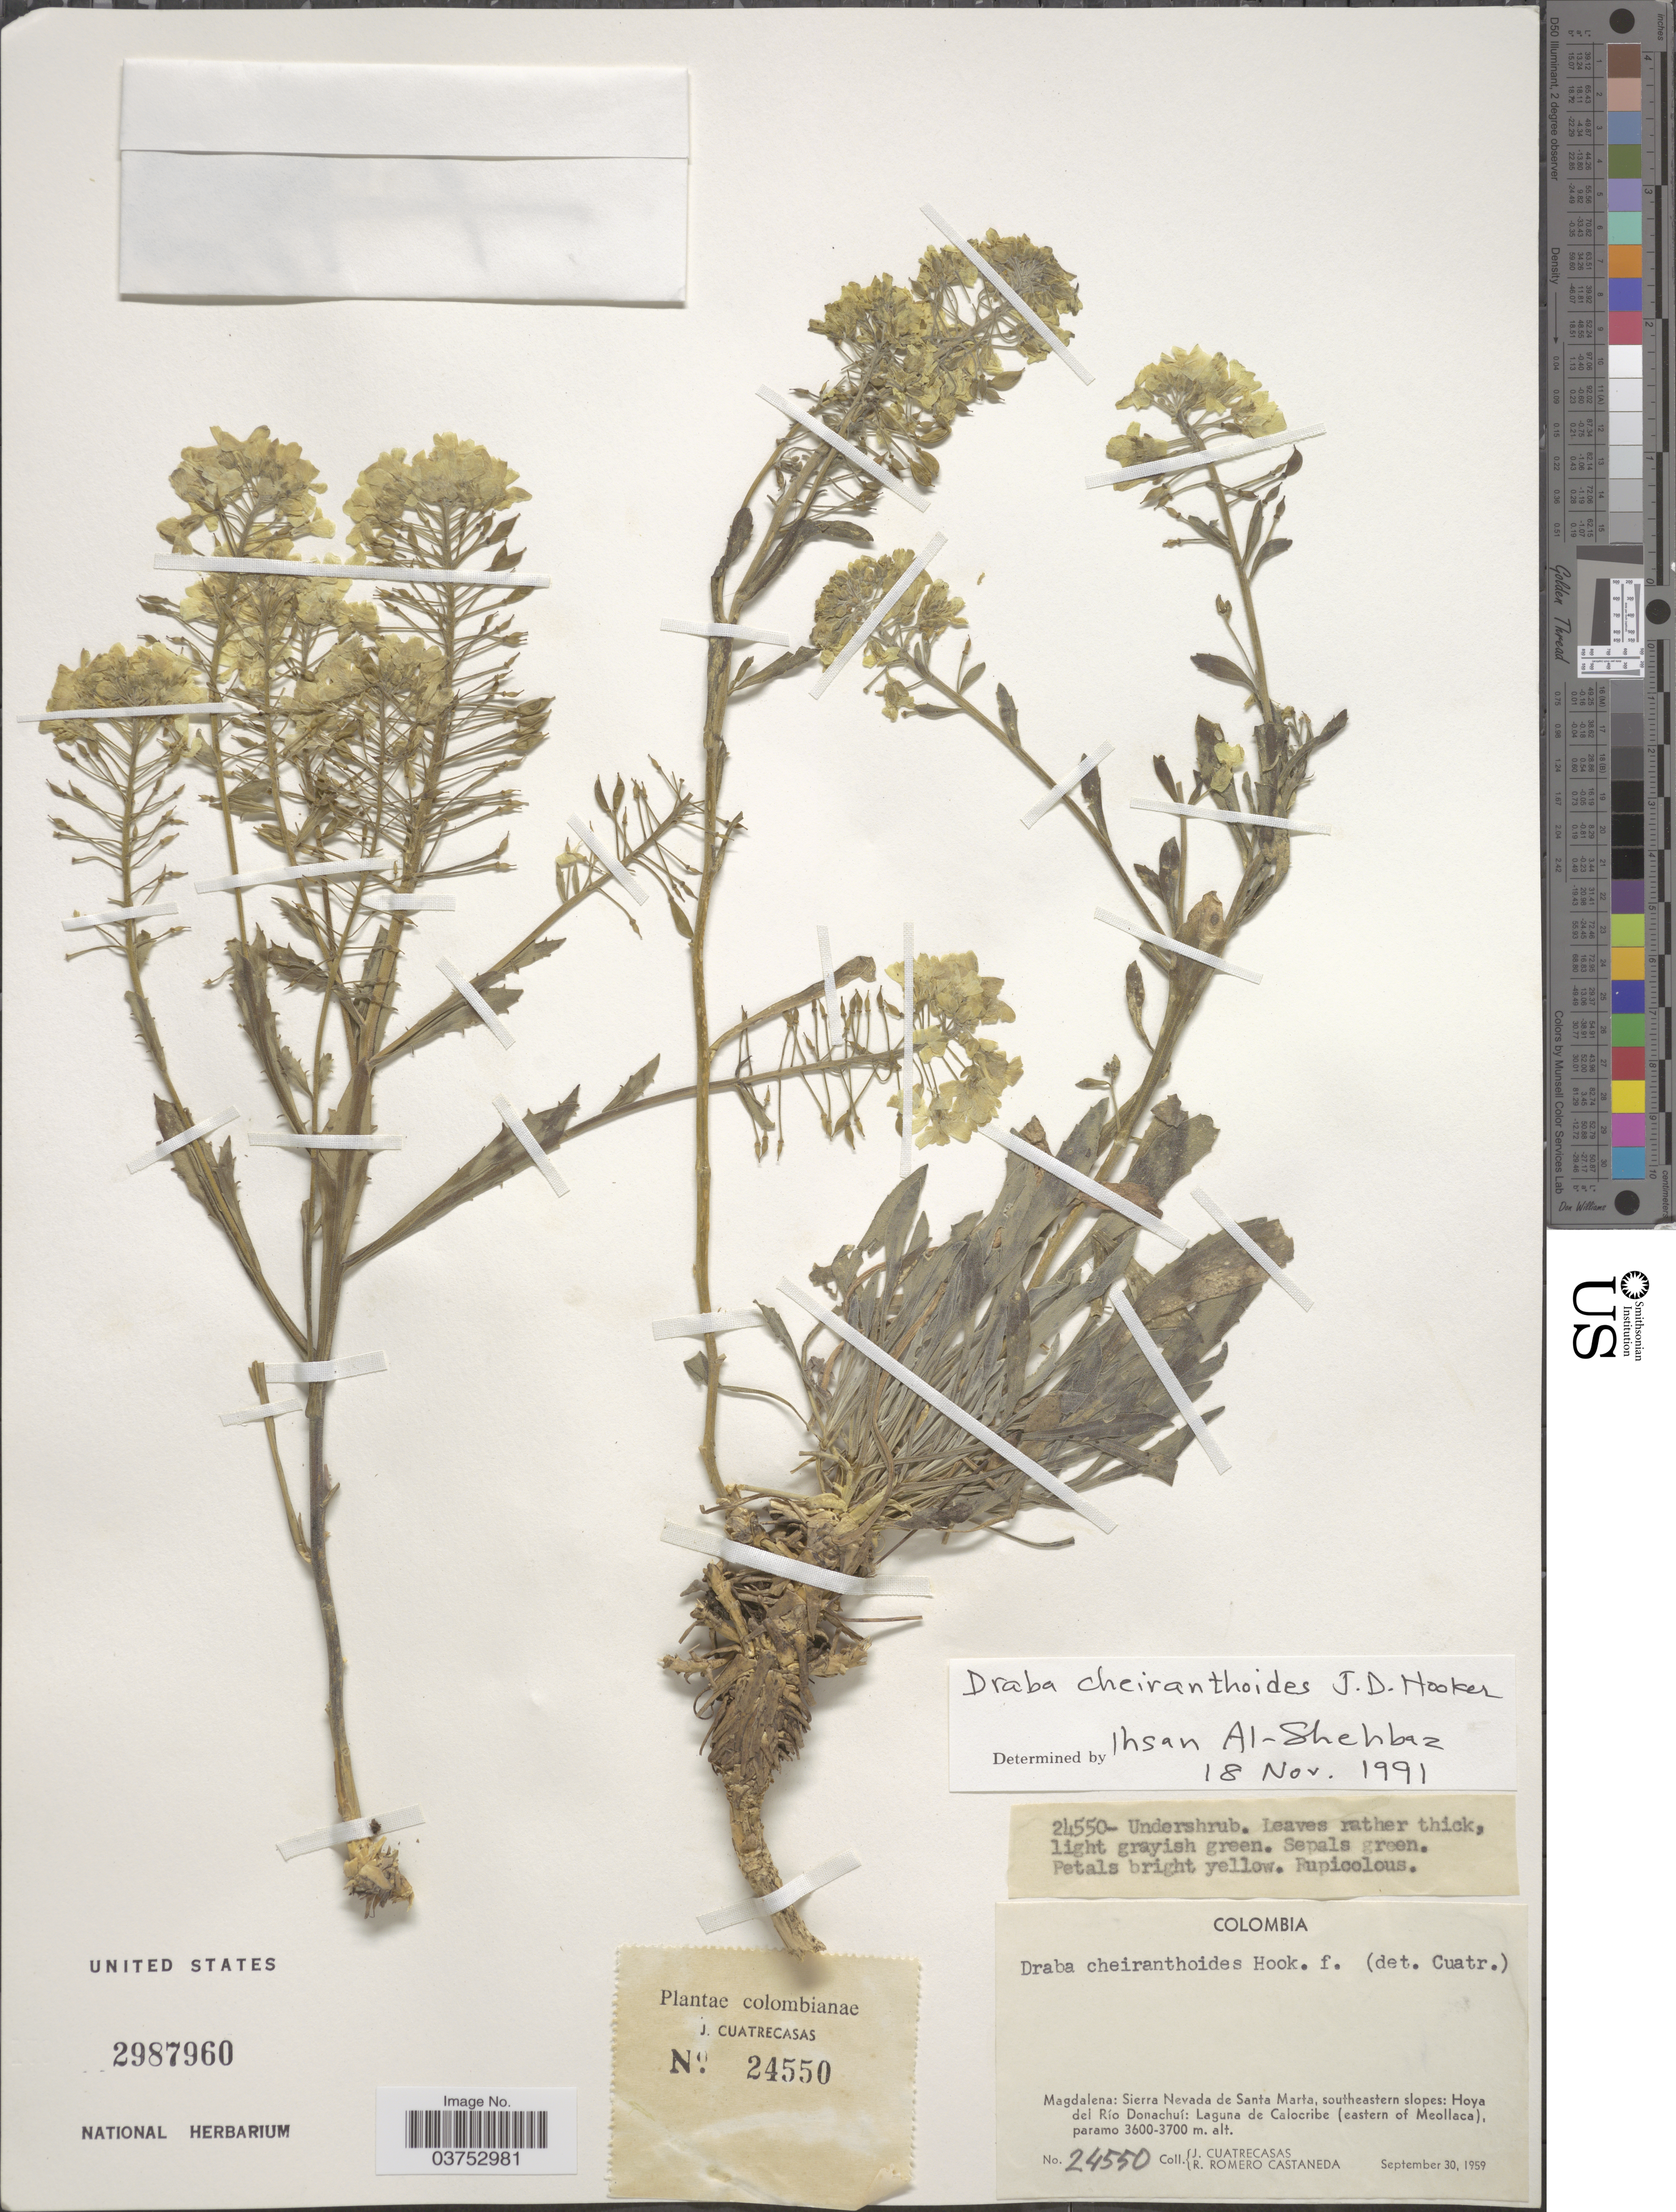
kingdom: Plantae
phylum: Tracheophyta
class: Magnoliopsida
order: Brassicales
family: Brassicaceae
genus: Draba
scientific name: Draba cheiranthoides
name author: (A. Gray) Hook. f.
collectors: J. Cuatrecasas & R. Romero Castañeda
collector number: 24550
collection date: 1959-09-30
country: Colombia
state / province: Magdalena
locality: Sierra Nevada de Santa Marta, southeastern slopes: Hoya del Río Donachuí: Laguna de Calocribe (eastern of Meollaca).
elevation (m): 3600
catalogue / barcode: US 2987960